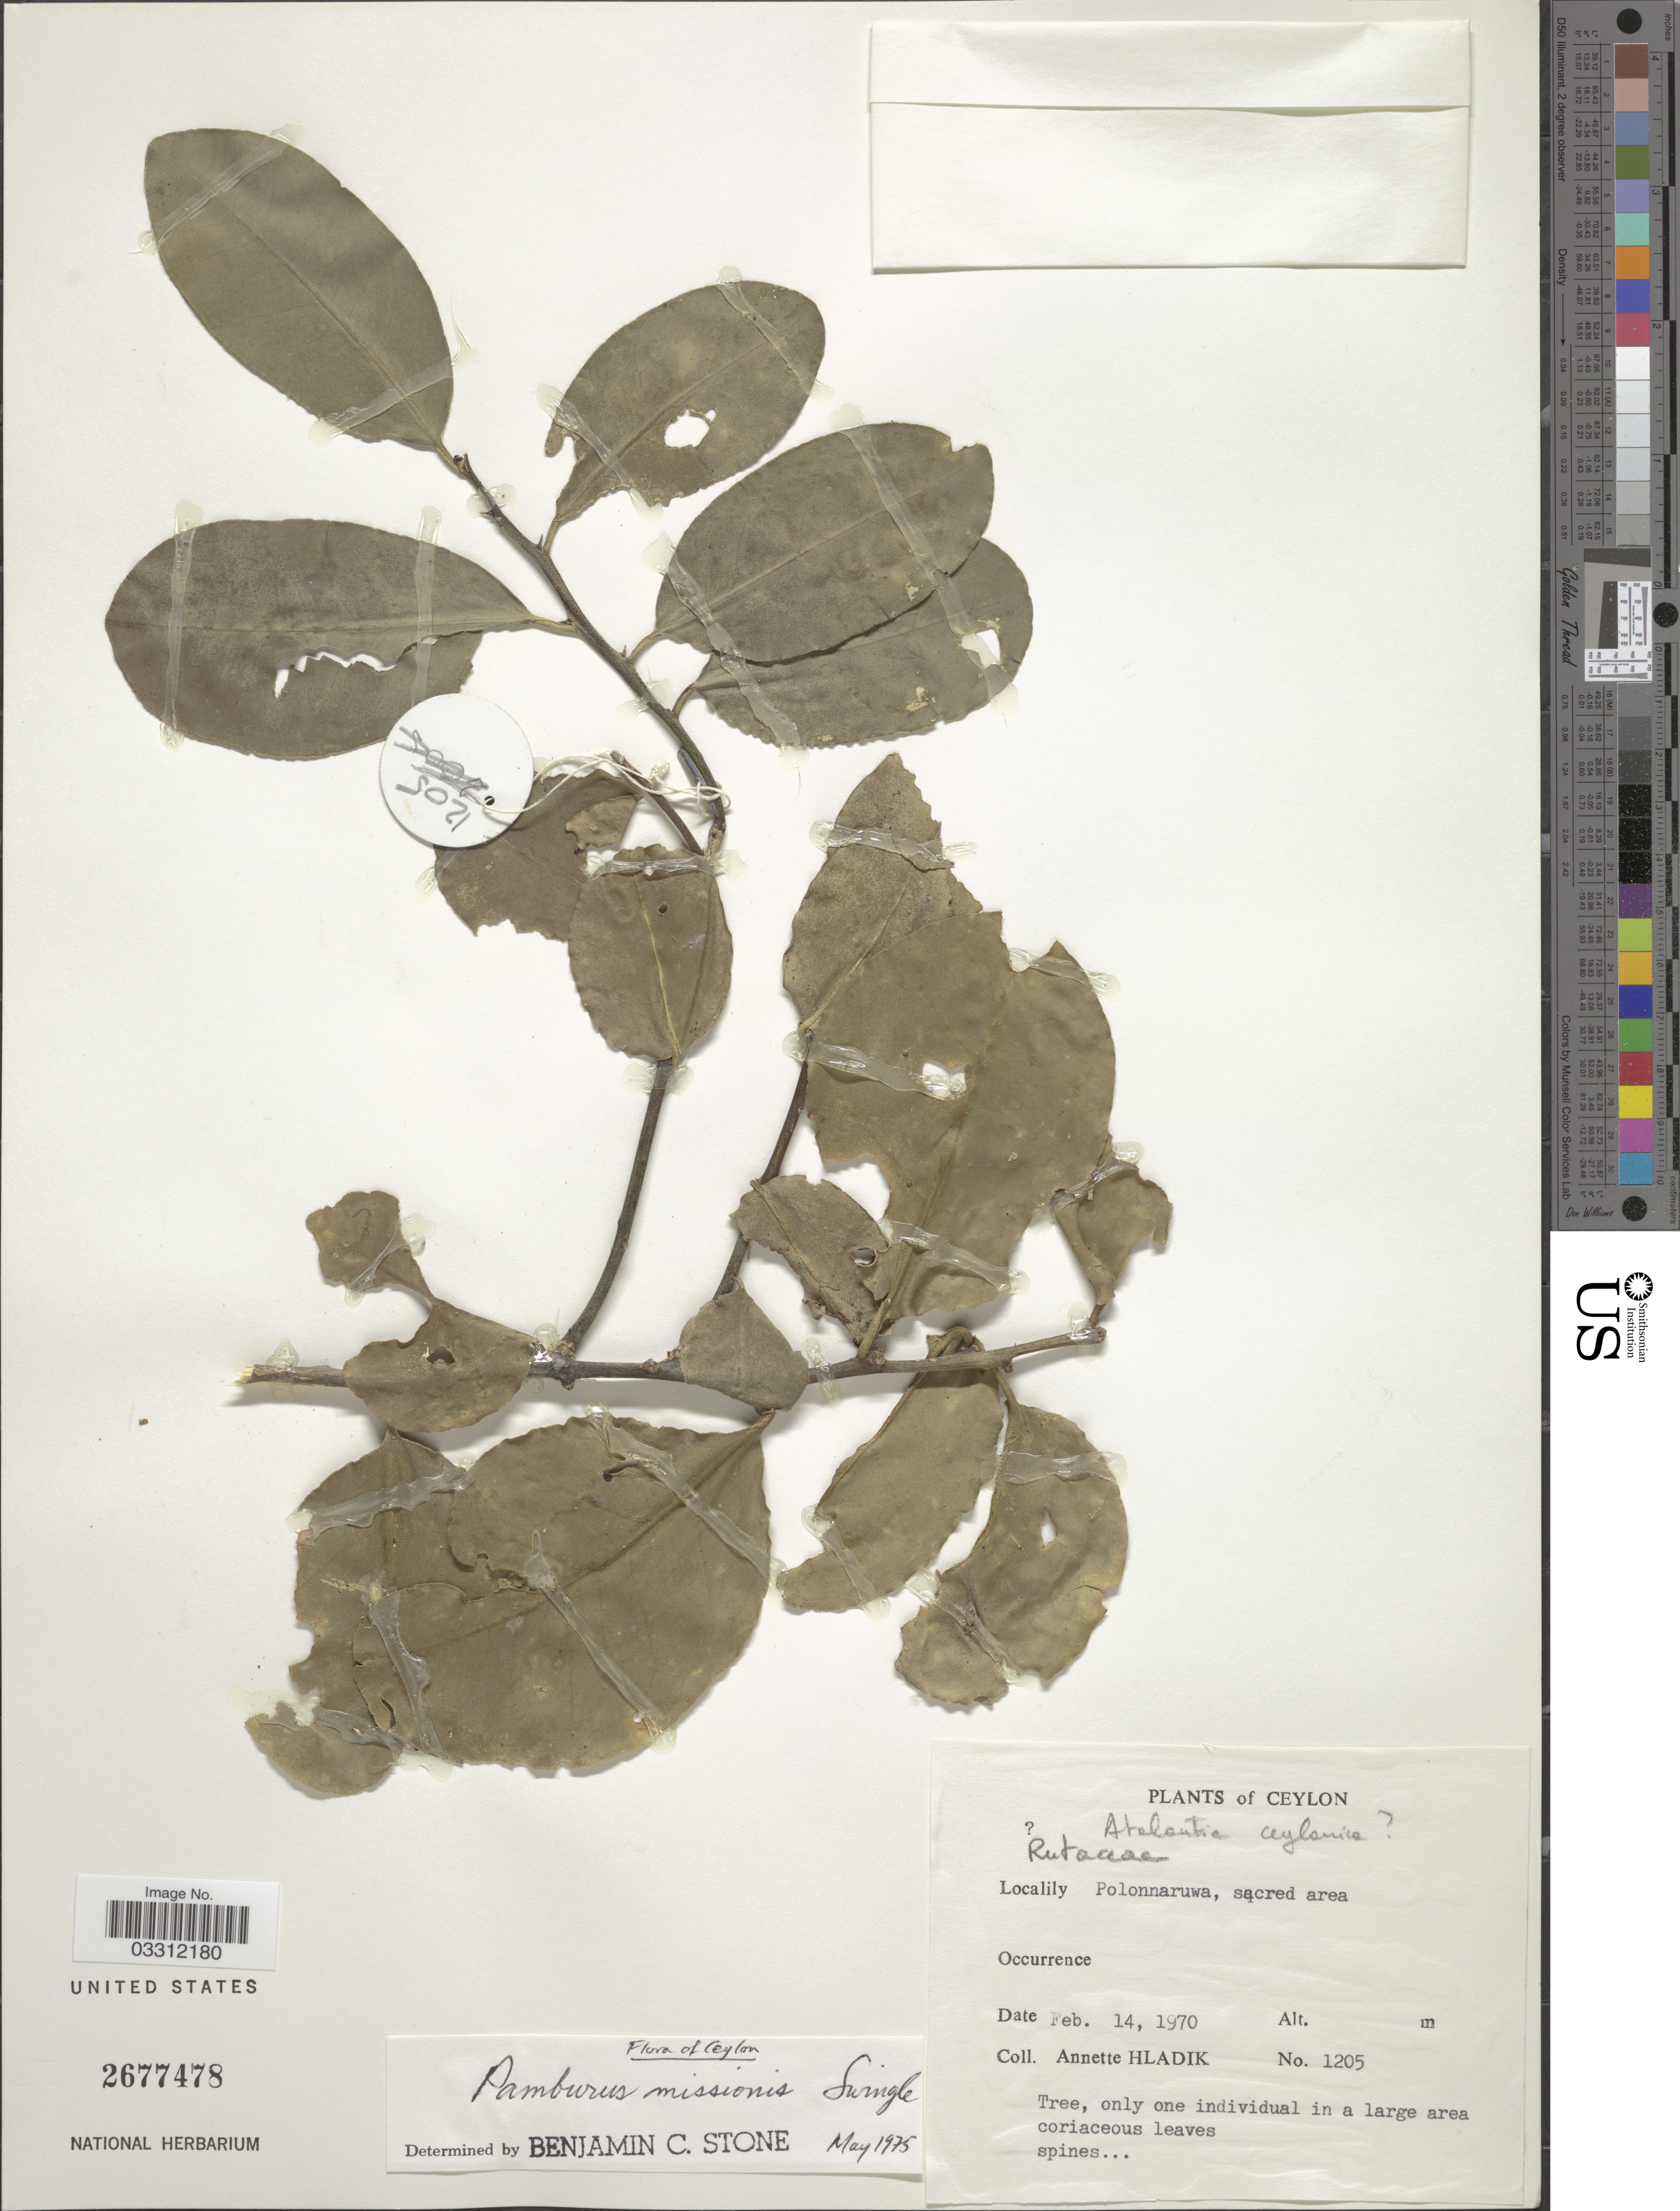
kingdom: Plantae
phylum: Tracheophyta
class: Magnoliopsida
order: Sapindales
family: Rutaceae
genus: Pamburus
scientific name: Pamburus missionis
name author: (Wight) Swingle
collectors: A. Hladik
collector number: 1205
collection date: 1970-02-14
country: Sri Lanka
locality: Ceylon, Polonnaruwa.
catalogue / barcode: US 2677478